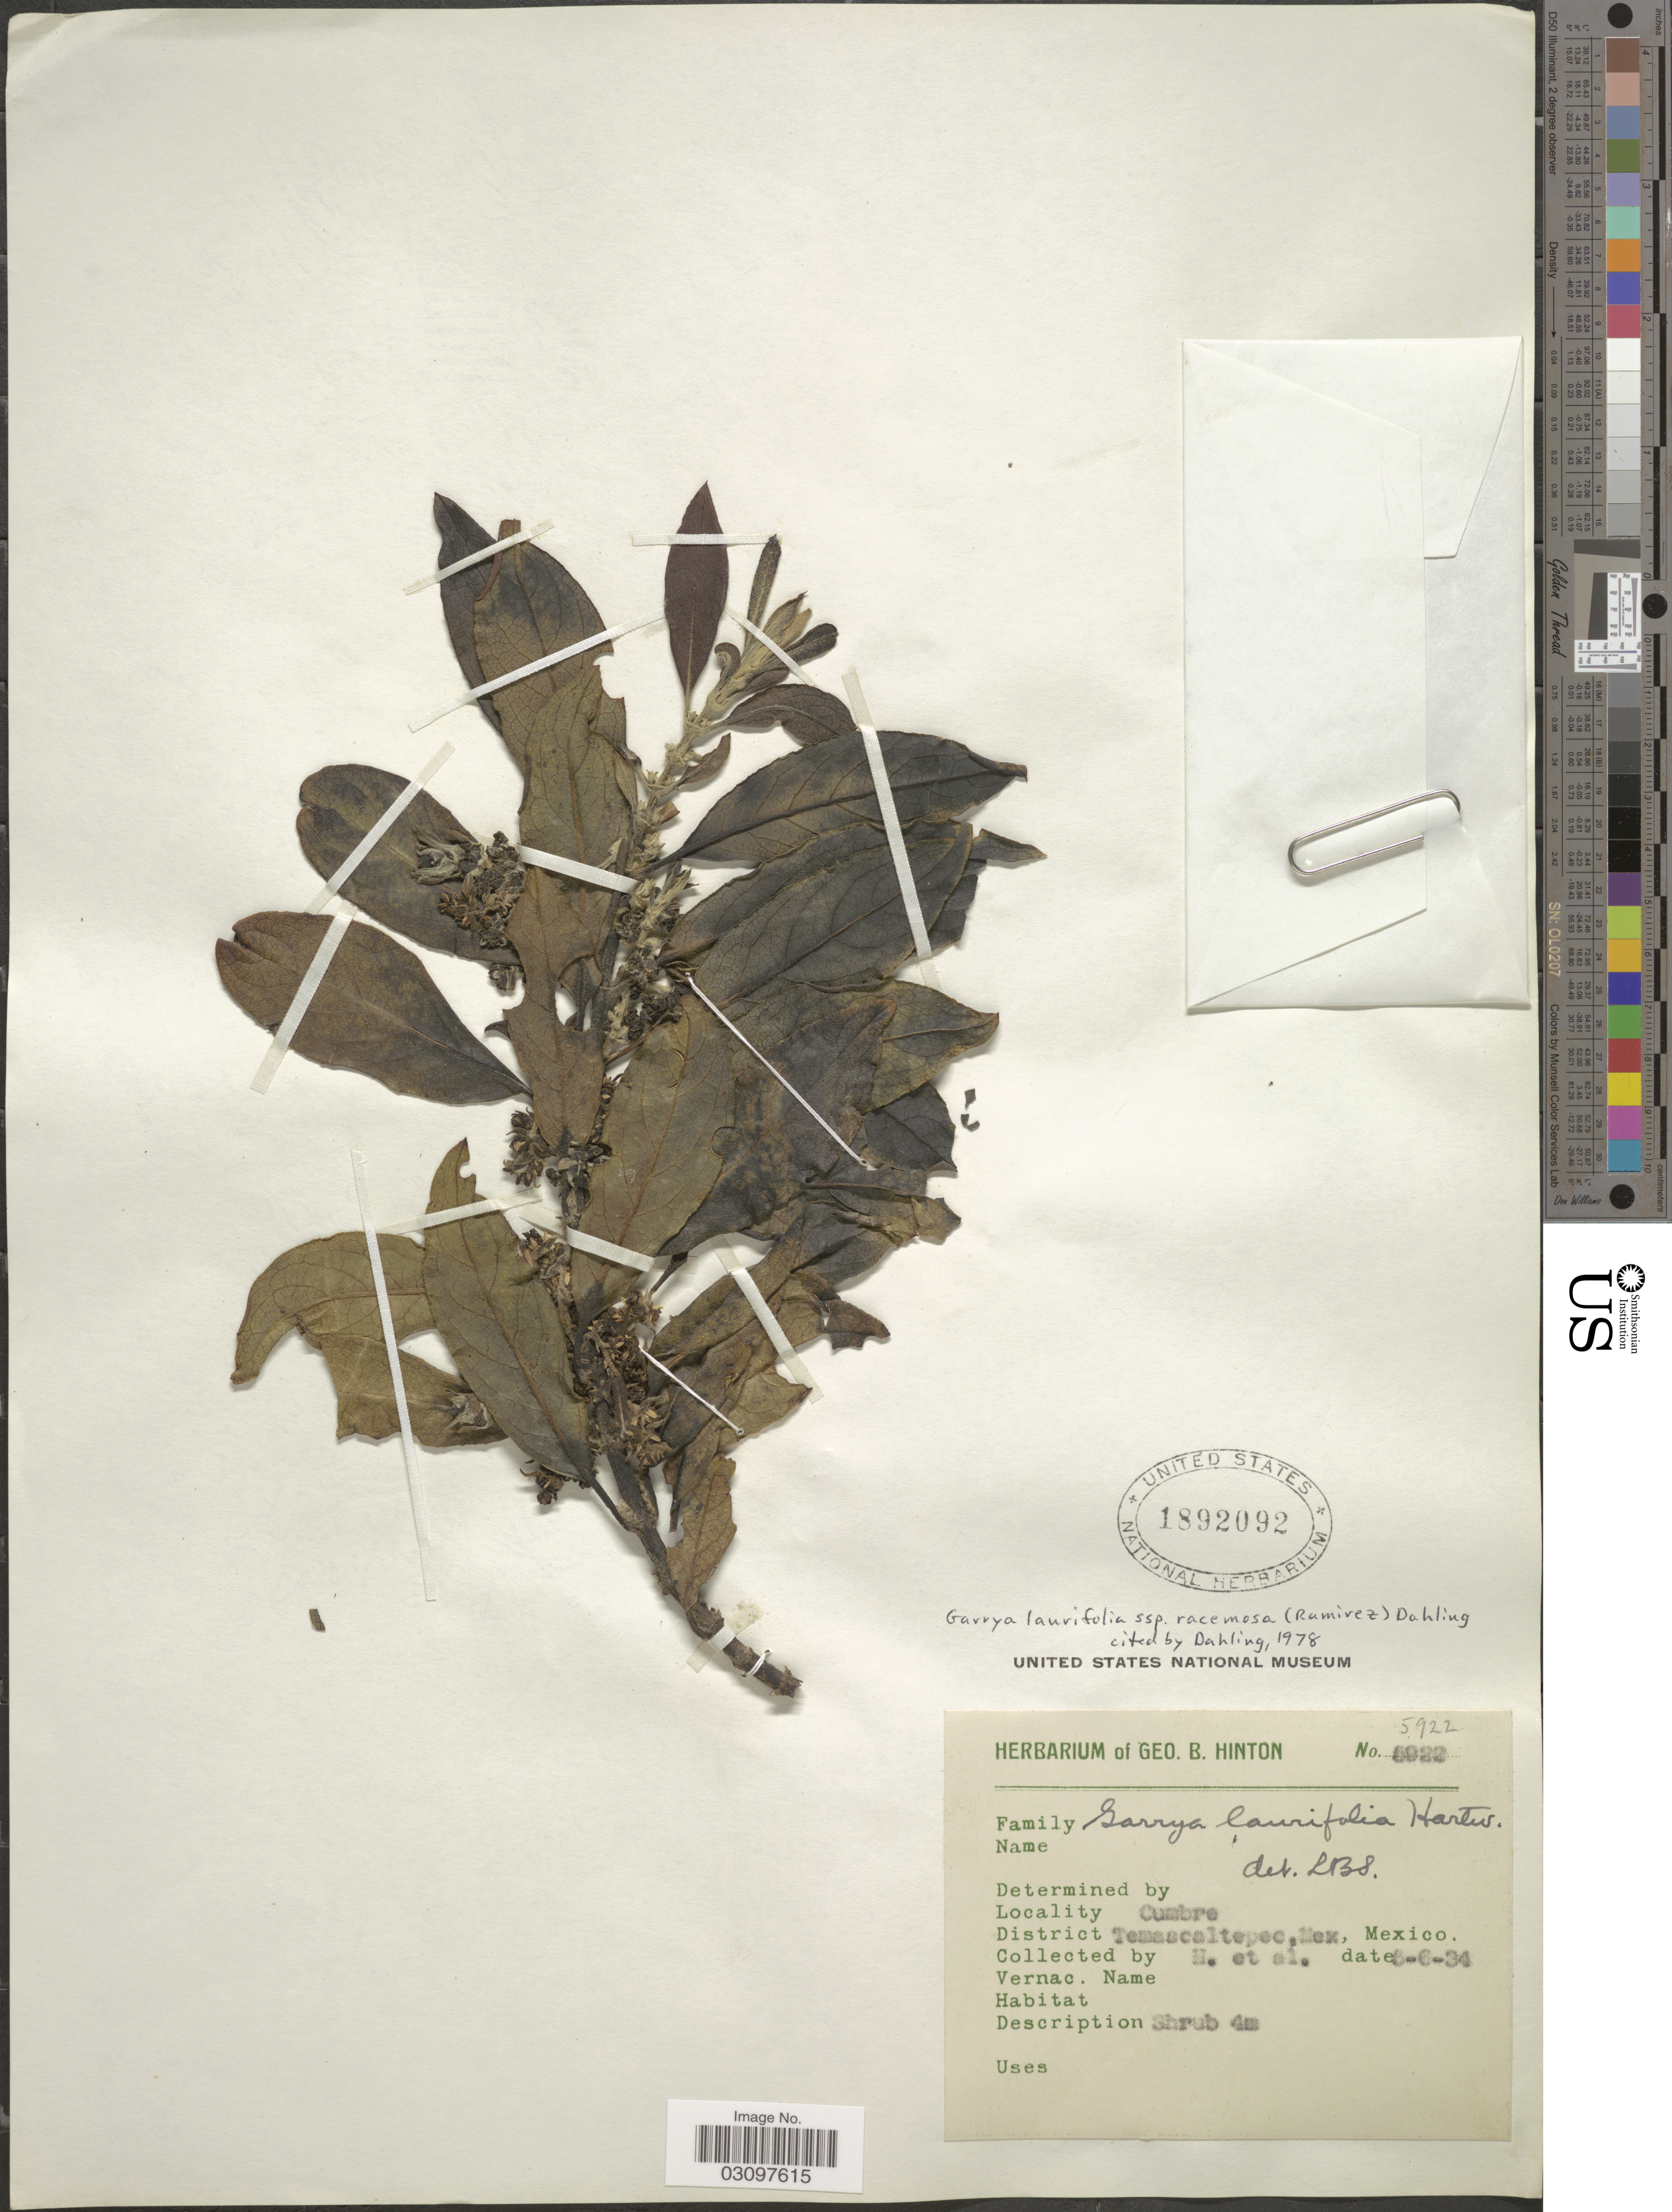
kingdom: Plantae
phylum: Tracheophyta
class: Magnoliopsida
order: Garryales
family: Garryaceae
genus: Garrya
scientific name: Garrya laurifolia subsp. racemosa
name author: (Ramírez) Dahling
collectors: G. B. Hinton & et al.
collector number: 5922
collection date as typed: Transcribed d/m/y: 6/6/34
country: Mexico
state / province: México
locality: Cumbre, District Temascaltepec.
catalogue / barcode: US 1892092